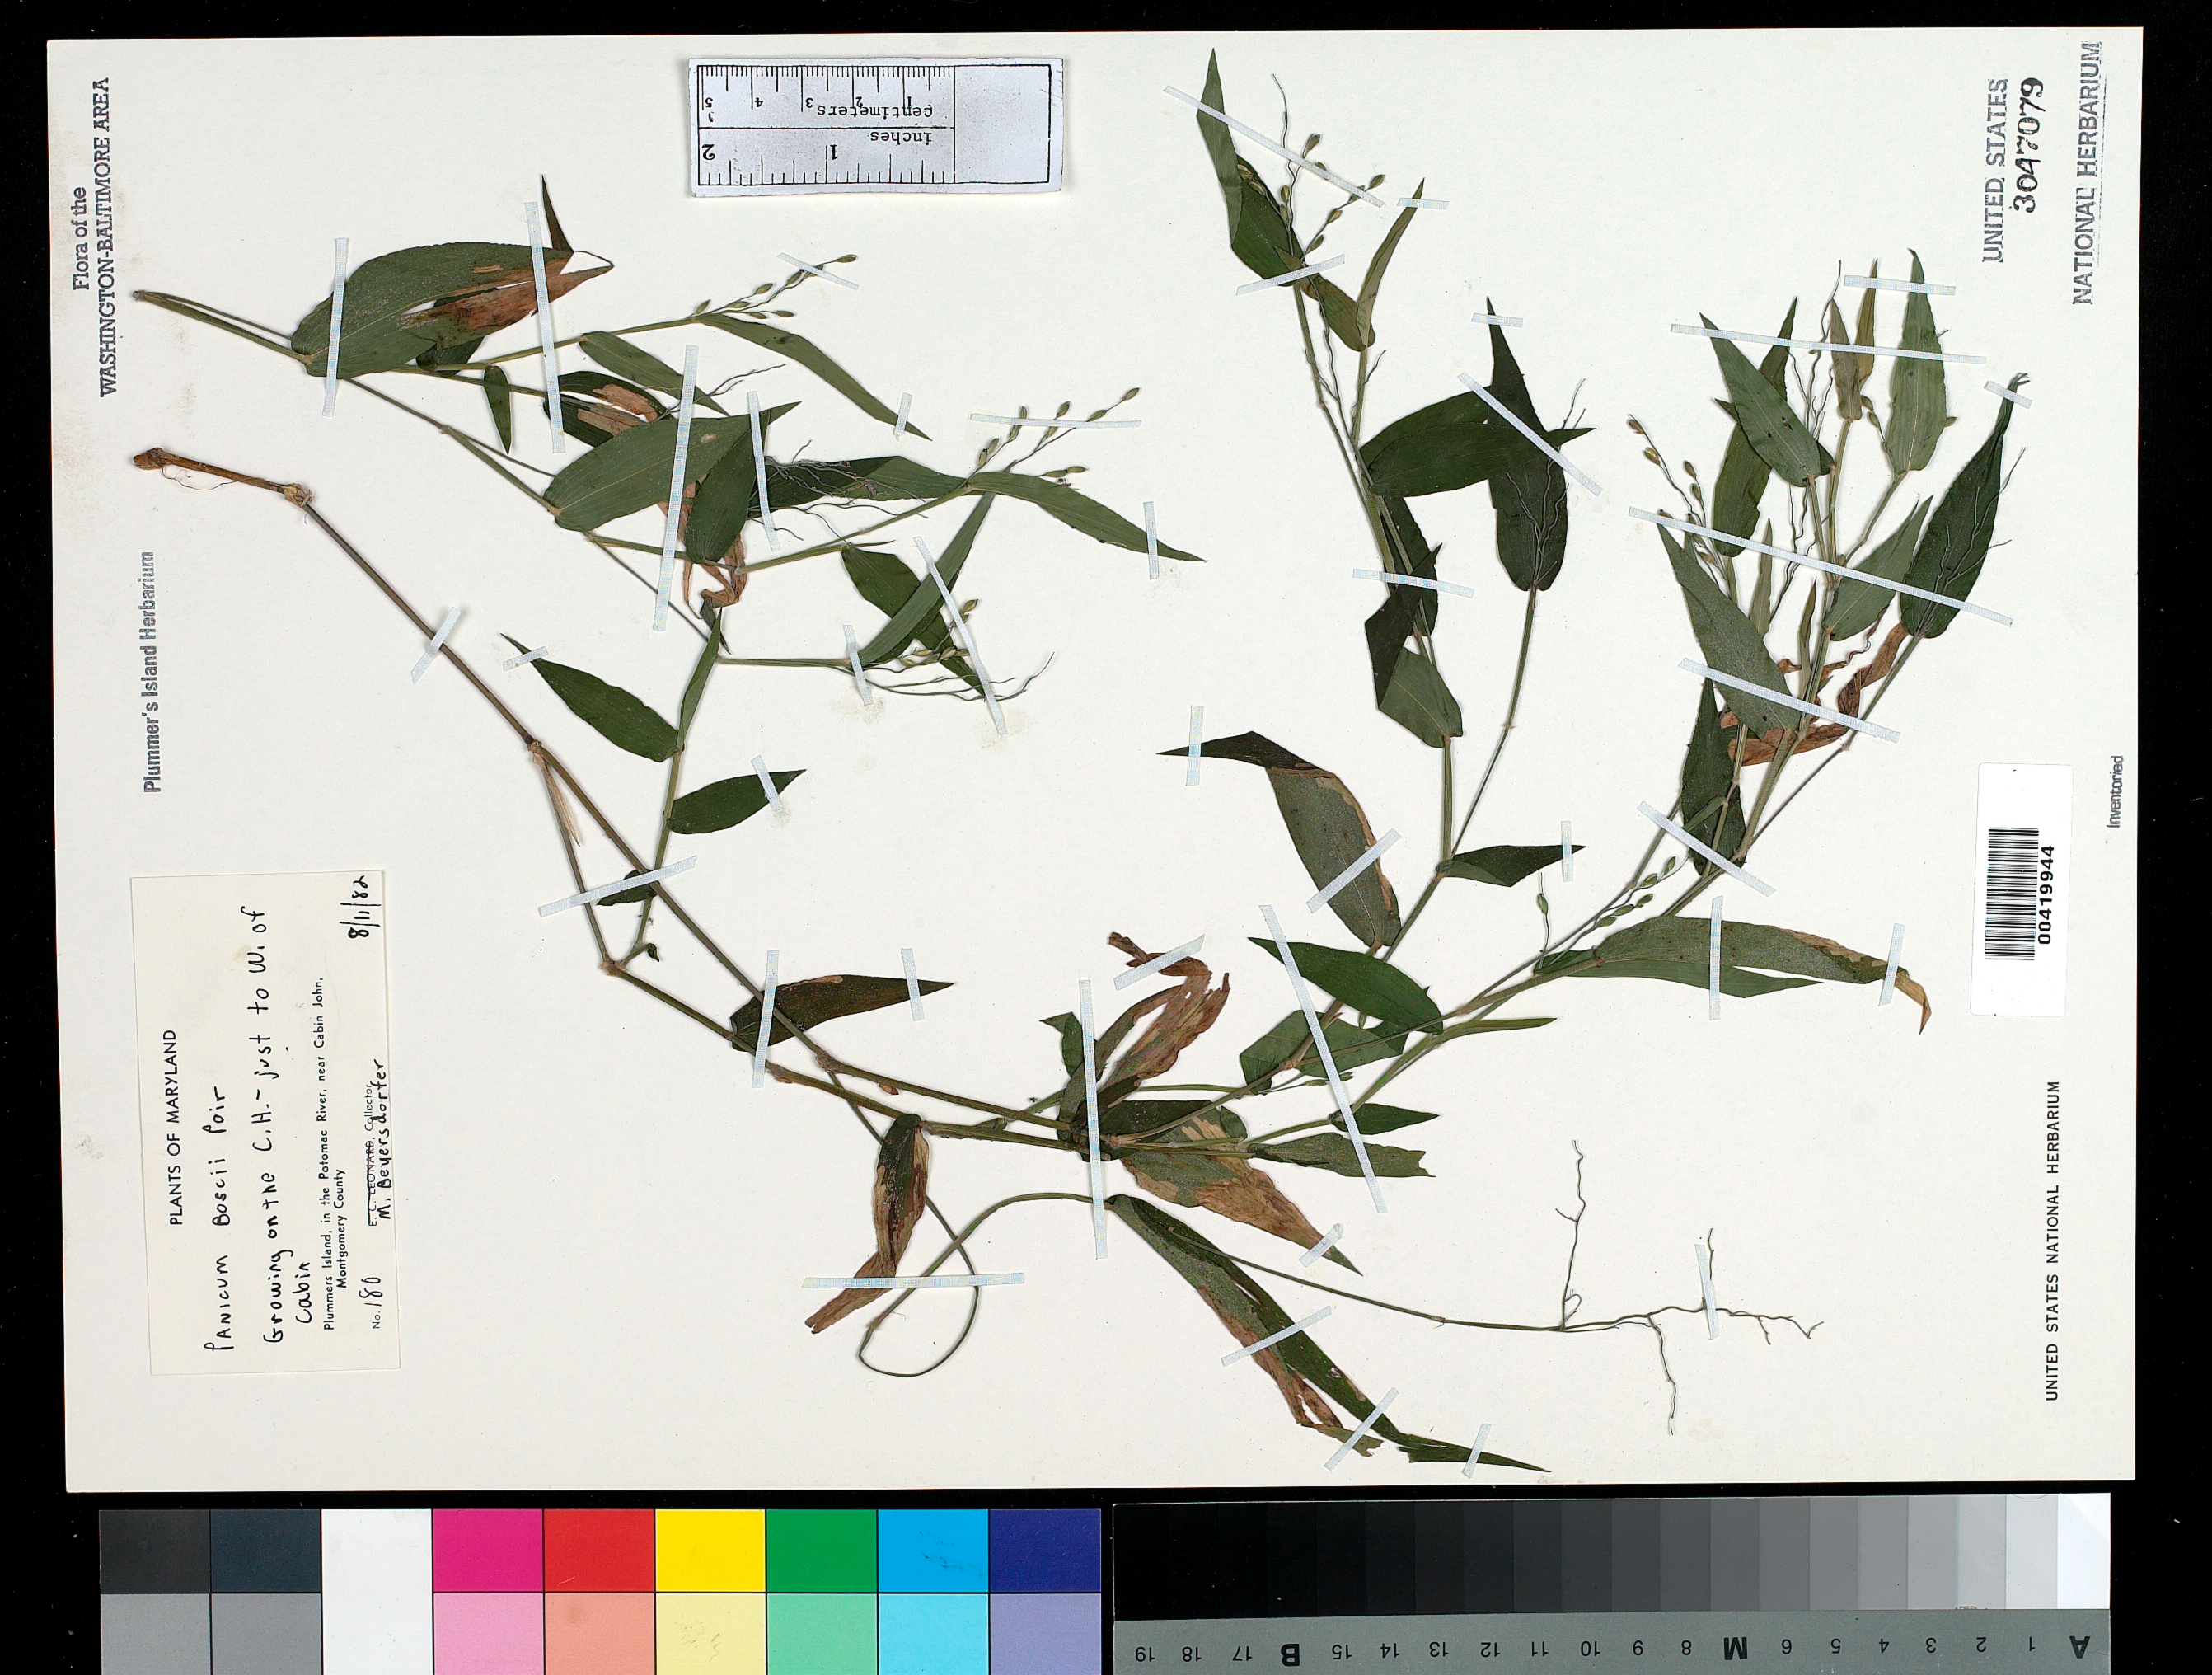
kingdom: Plantae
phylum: Tracheophyta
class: Liliopsida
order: Poales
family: Poaceae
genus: Dichanthelium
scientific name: Dichanthelium boscii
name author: (Poir.) Gould & C.A. Clark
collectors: M. Beyersdorfer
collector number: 180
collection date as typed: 11 Aug 1982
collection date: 1982-08-11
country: United States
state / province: Maryland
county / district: Montgomery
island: Plummers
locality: Plummer's Island; growing of the Cabin Hill, just to the W of Cabin C. & O. Canal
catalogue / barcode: US 3047079